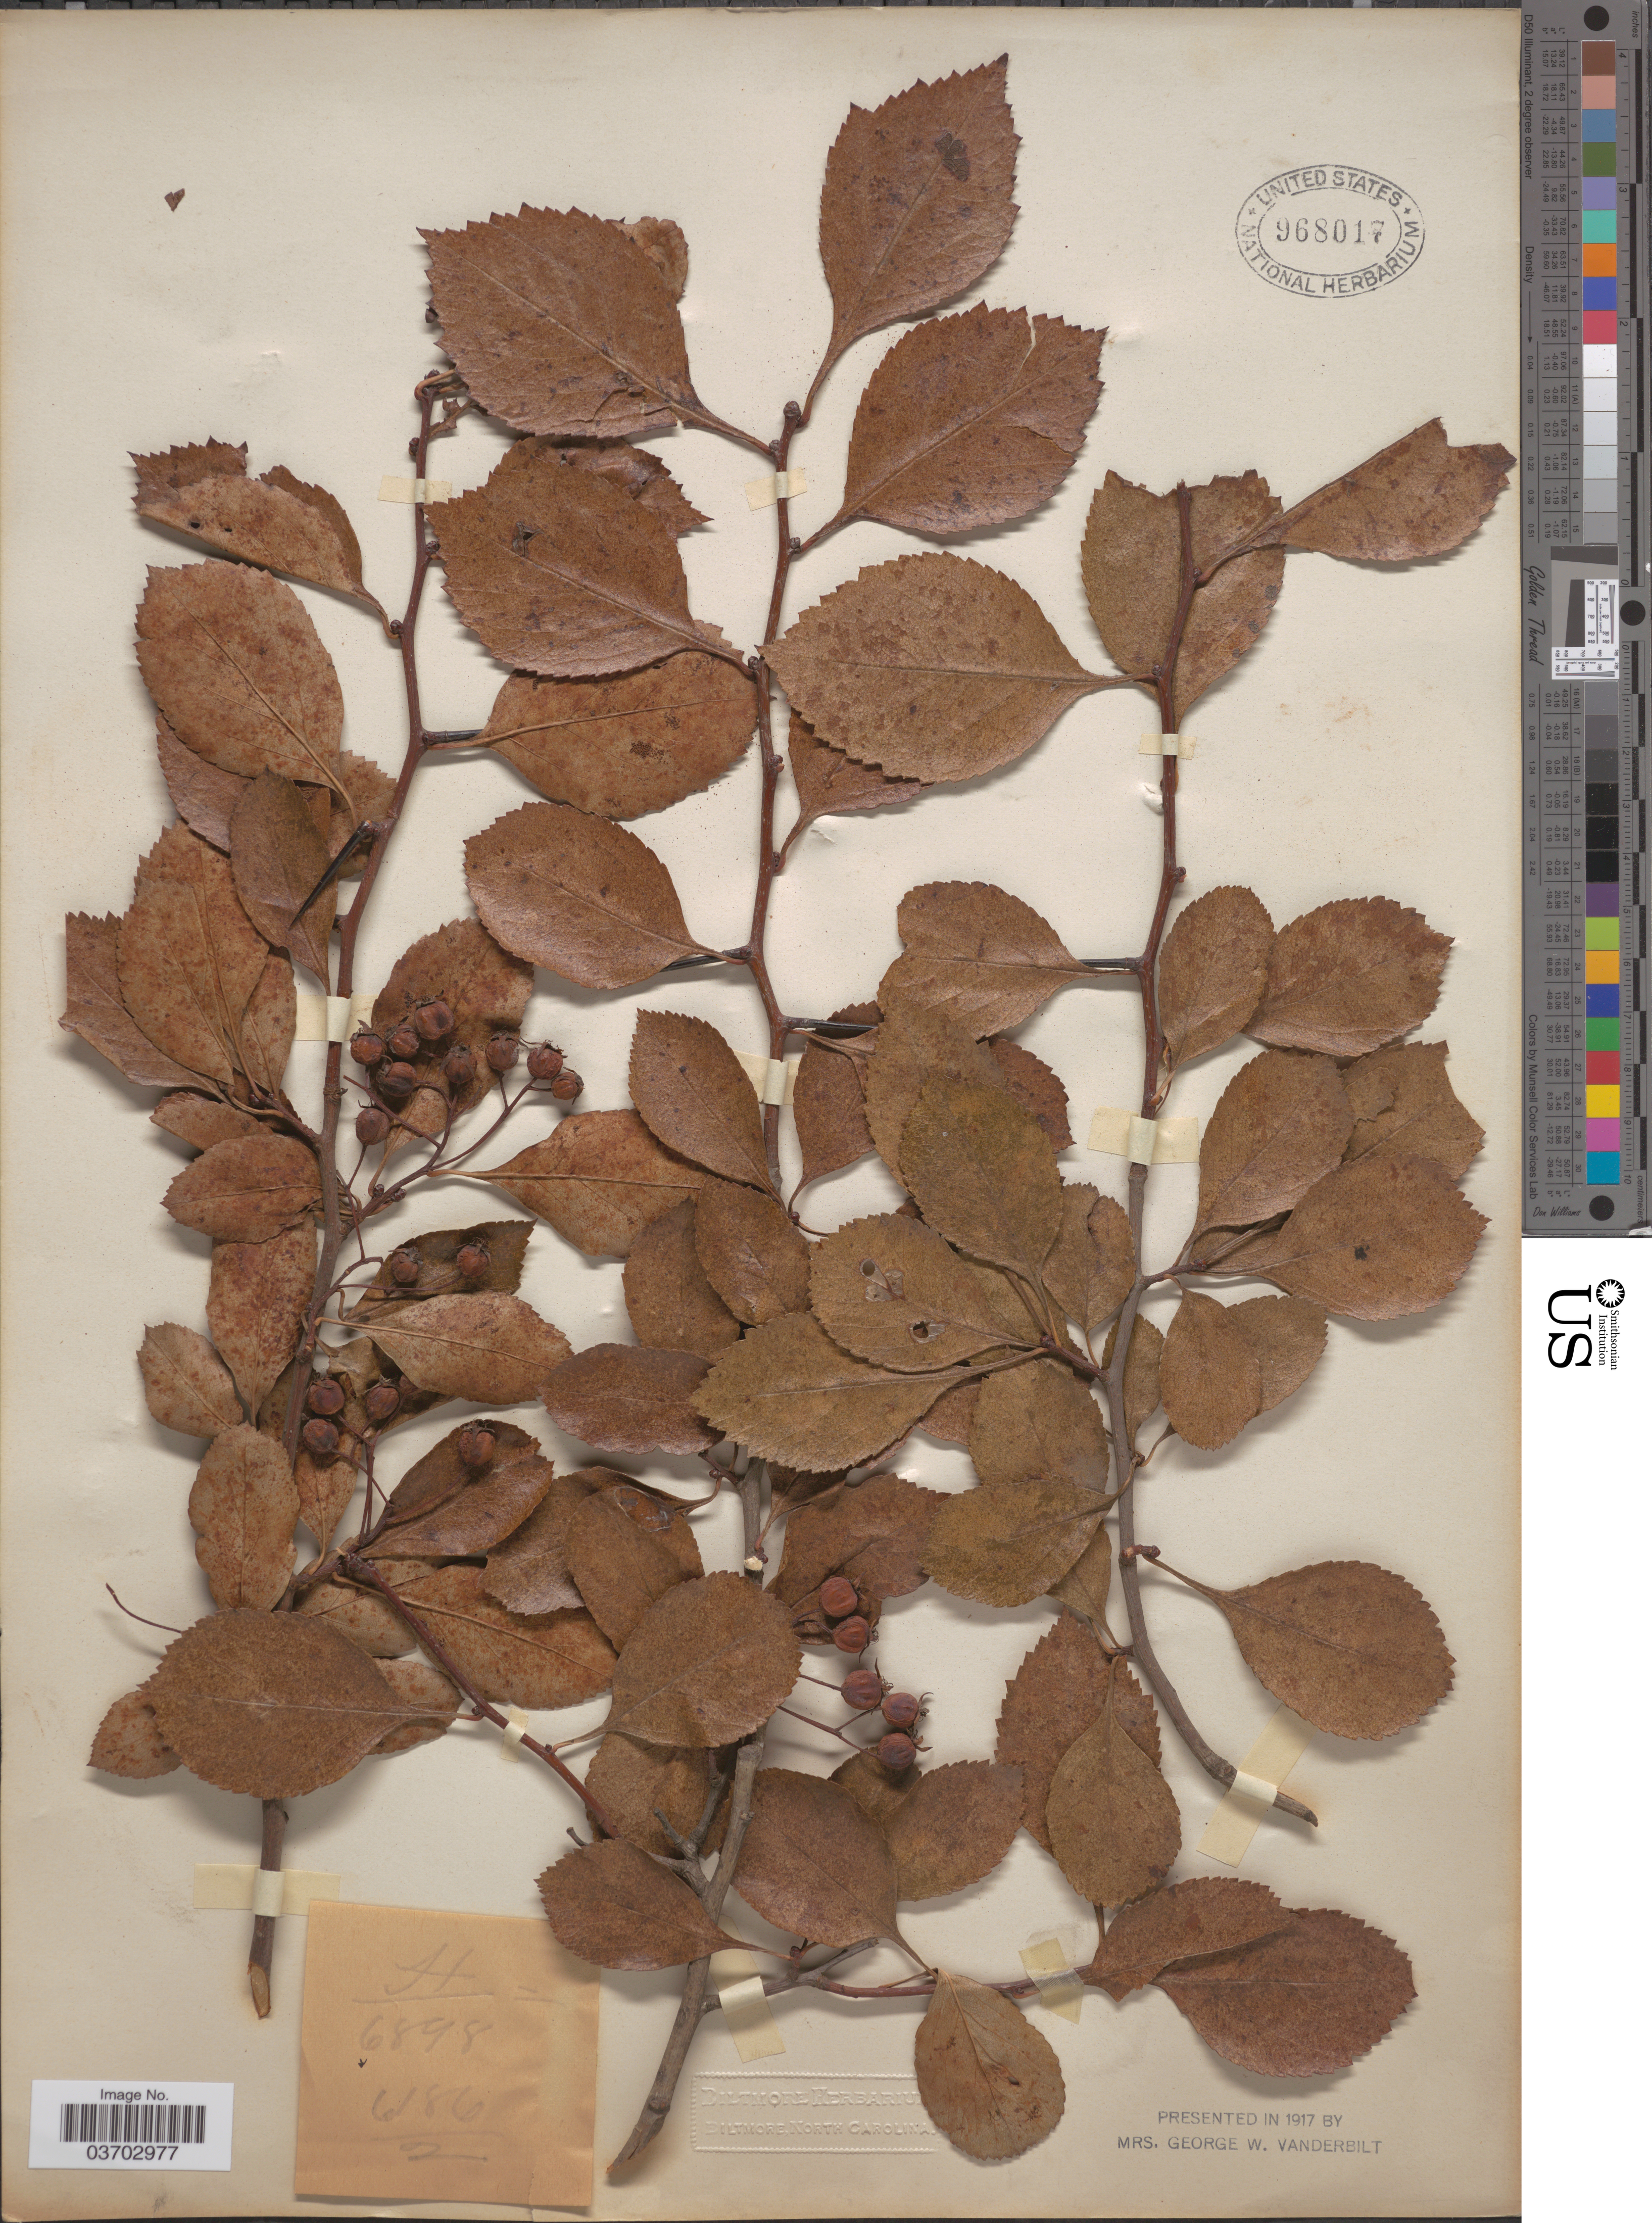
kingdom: Plantae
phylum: Tracheophyta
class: Magnoliopsida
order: Rosales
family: Rosaceae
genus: Crataegus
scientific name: Crataegus sp.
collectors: ex herb. Biltmore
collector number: H/6898=6186/2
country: United States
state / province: North Carolina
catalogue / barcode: US 968017